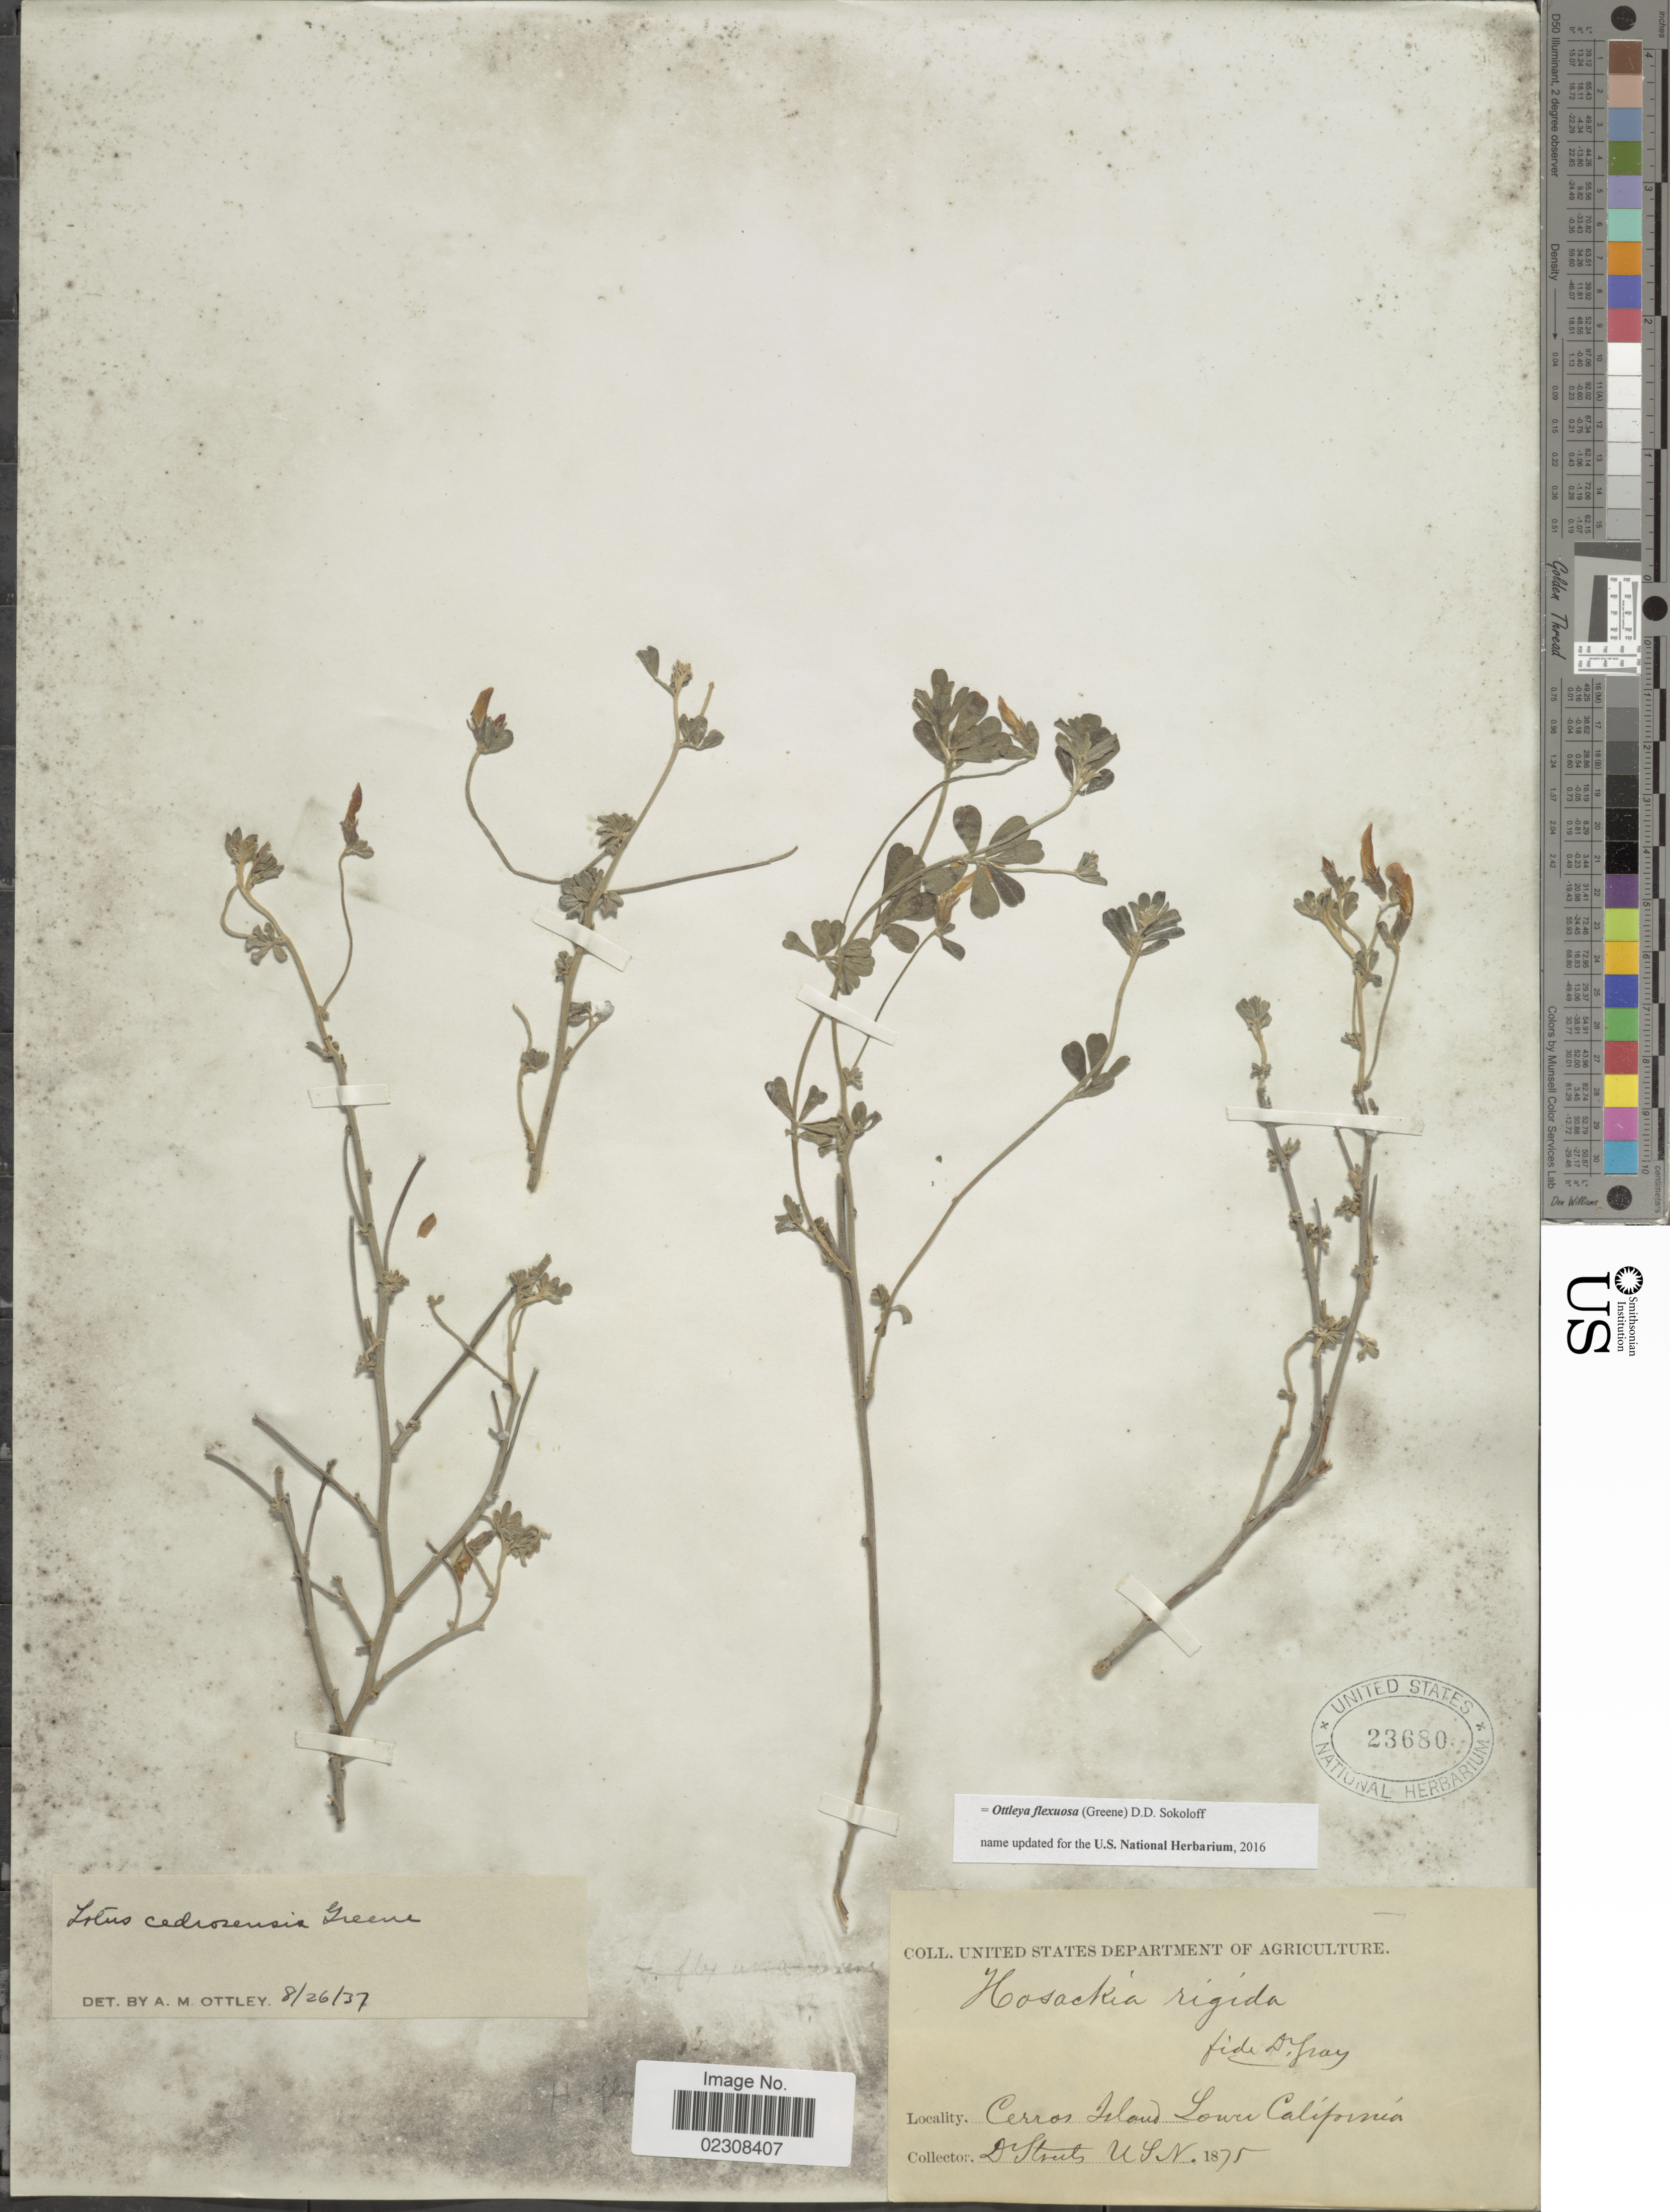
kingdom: Plantae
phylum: Tracheophyta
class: Magnoliopsida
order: Fabales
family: Fabaceae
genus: Ottleya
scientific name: Ottleya flexuosa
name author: (Greene) D.D. Sokoloff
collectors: -. Streets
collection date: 1875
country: Mexico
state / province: Baja California Norte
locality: Cerros Island, Lower California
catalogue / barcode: US 23680